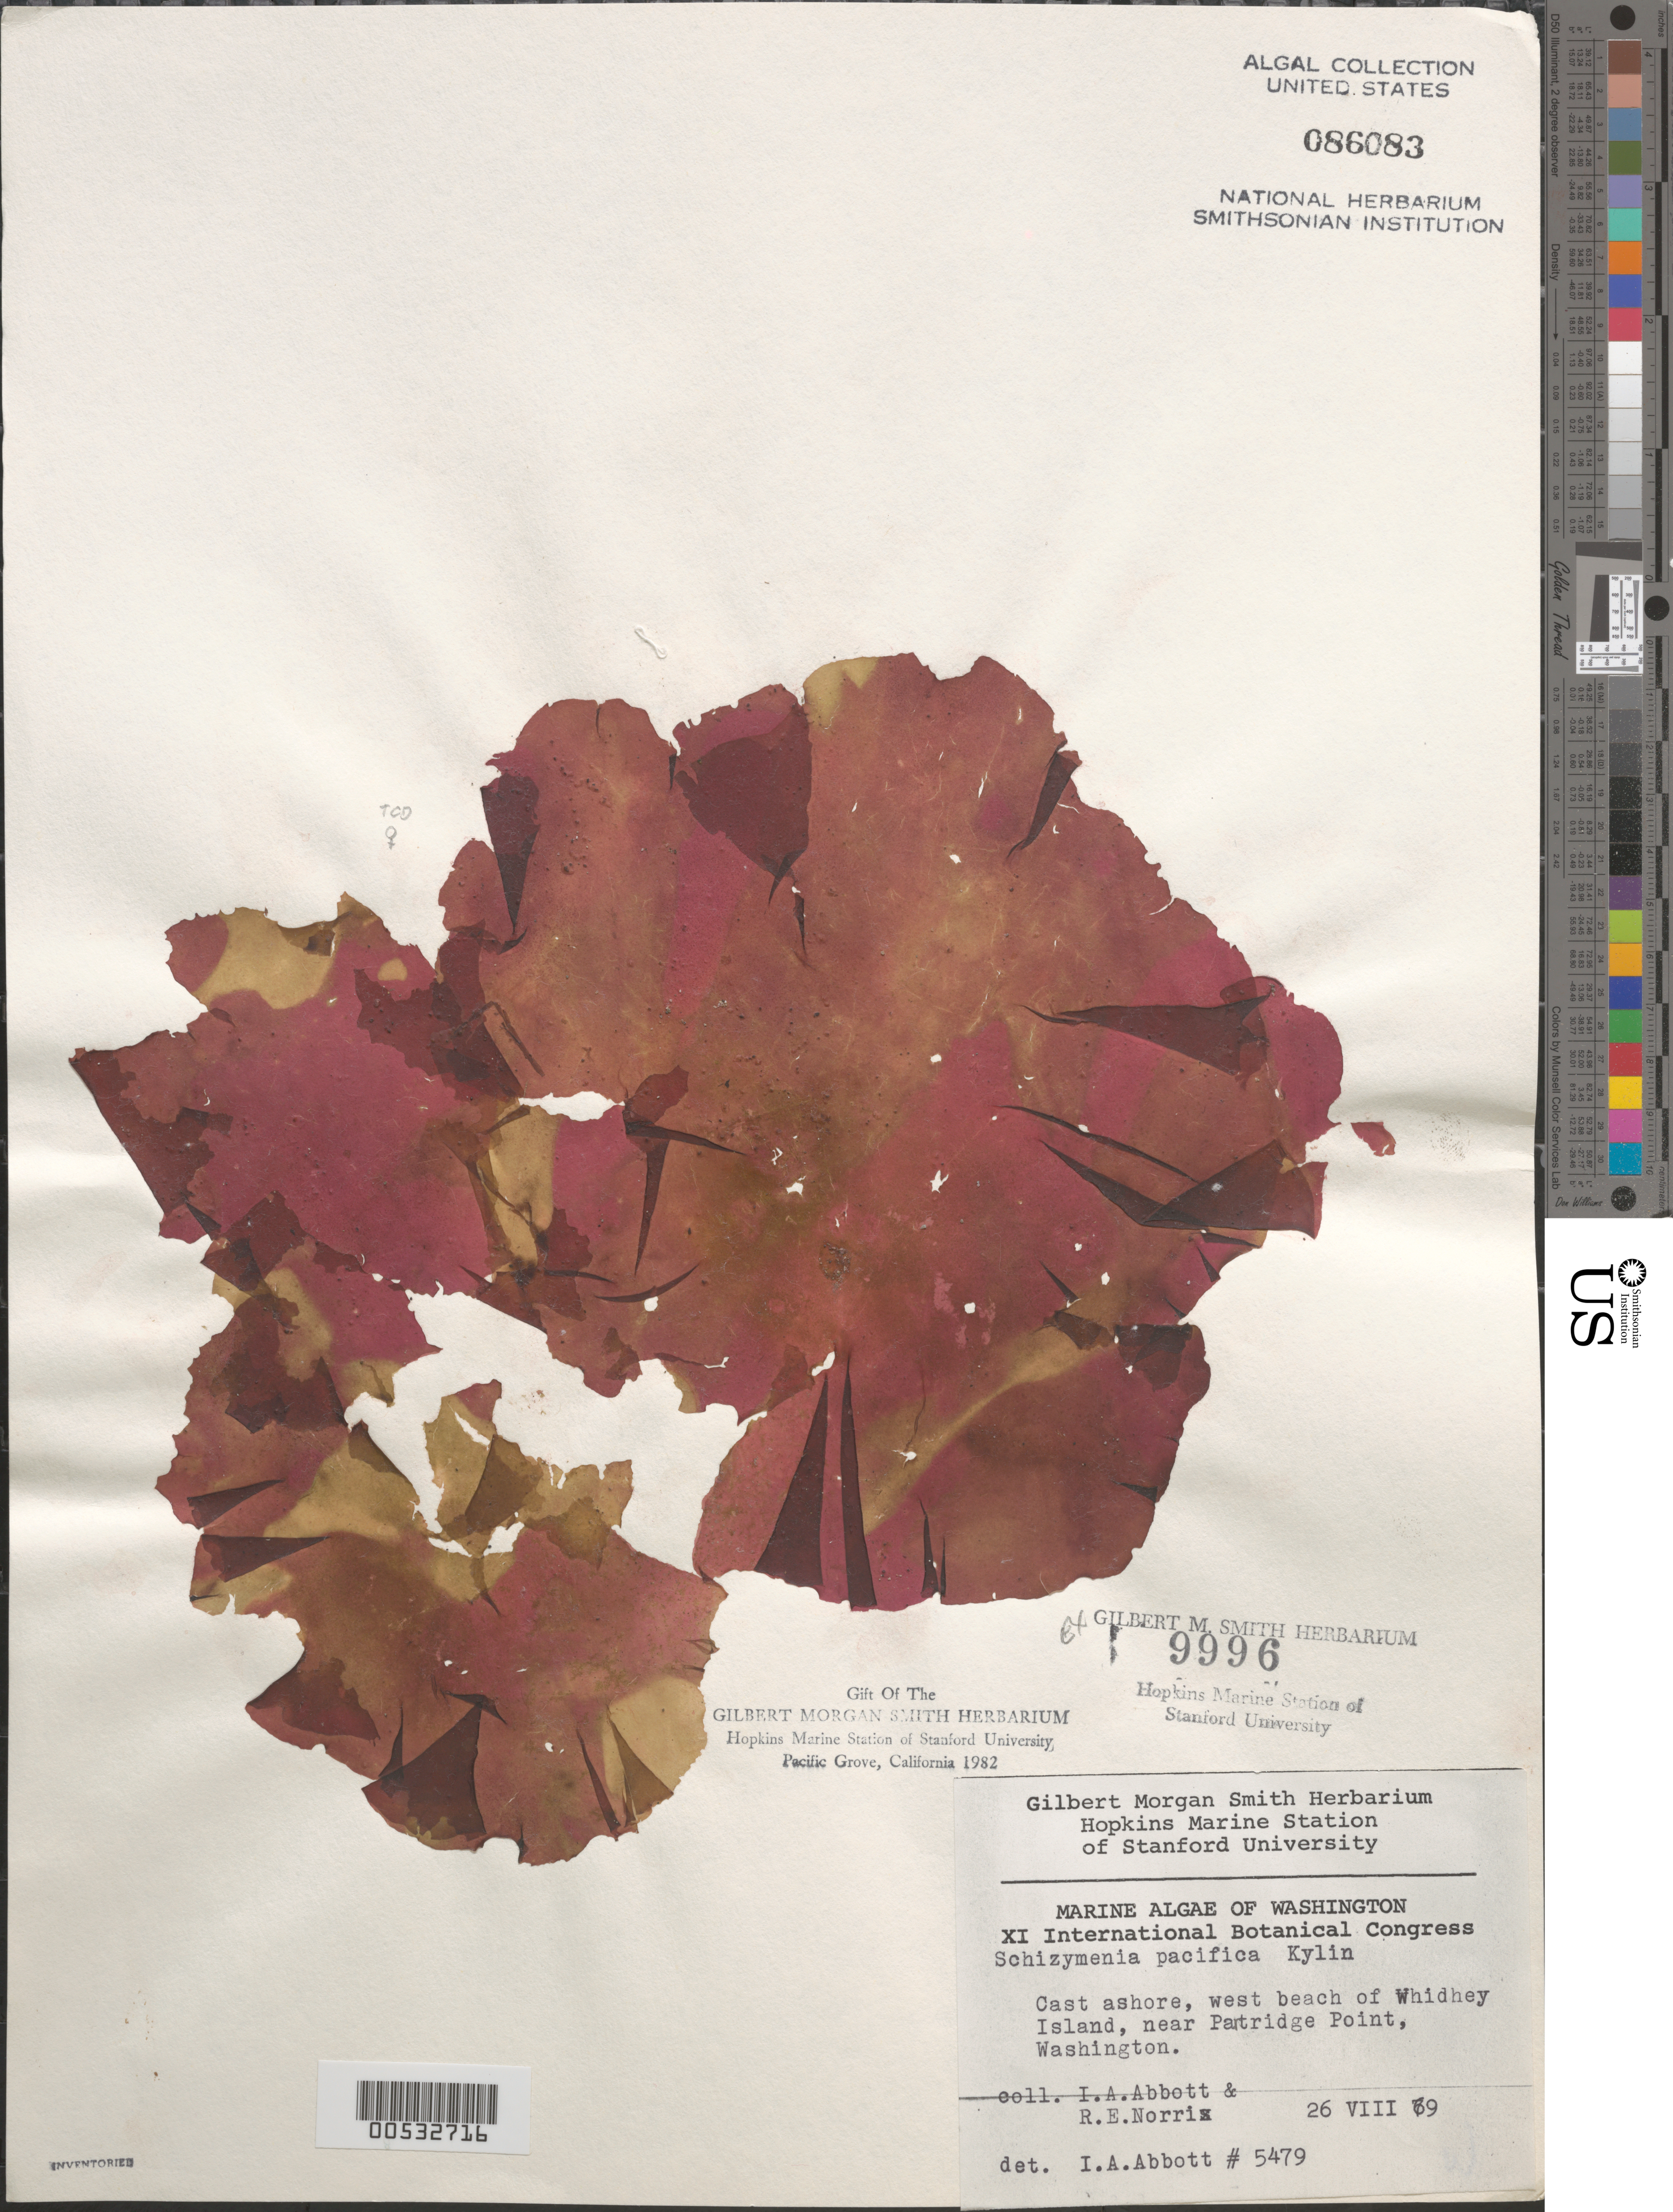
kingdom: Plantae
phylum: Rhodophyta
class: Florideophyceae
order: Nemastomatales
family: Schizymeniaceae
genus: Schizymenia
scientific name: Schizymenia pacifica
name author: (Kylin) Kylin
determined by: Abbott, Isabella A.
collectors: I. A. Abbott & R. E. Norris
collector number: IAA 5479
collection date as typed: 26 Aug 1969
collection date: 1969-08-26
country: United States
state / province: Washington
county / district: Island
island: Whidbey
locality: West Beach near Partridge Point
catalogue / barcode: US 86083